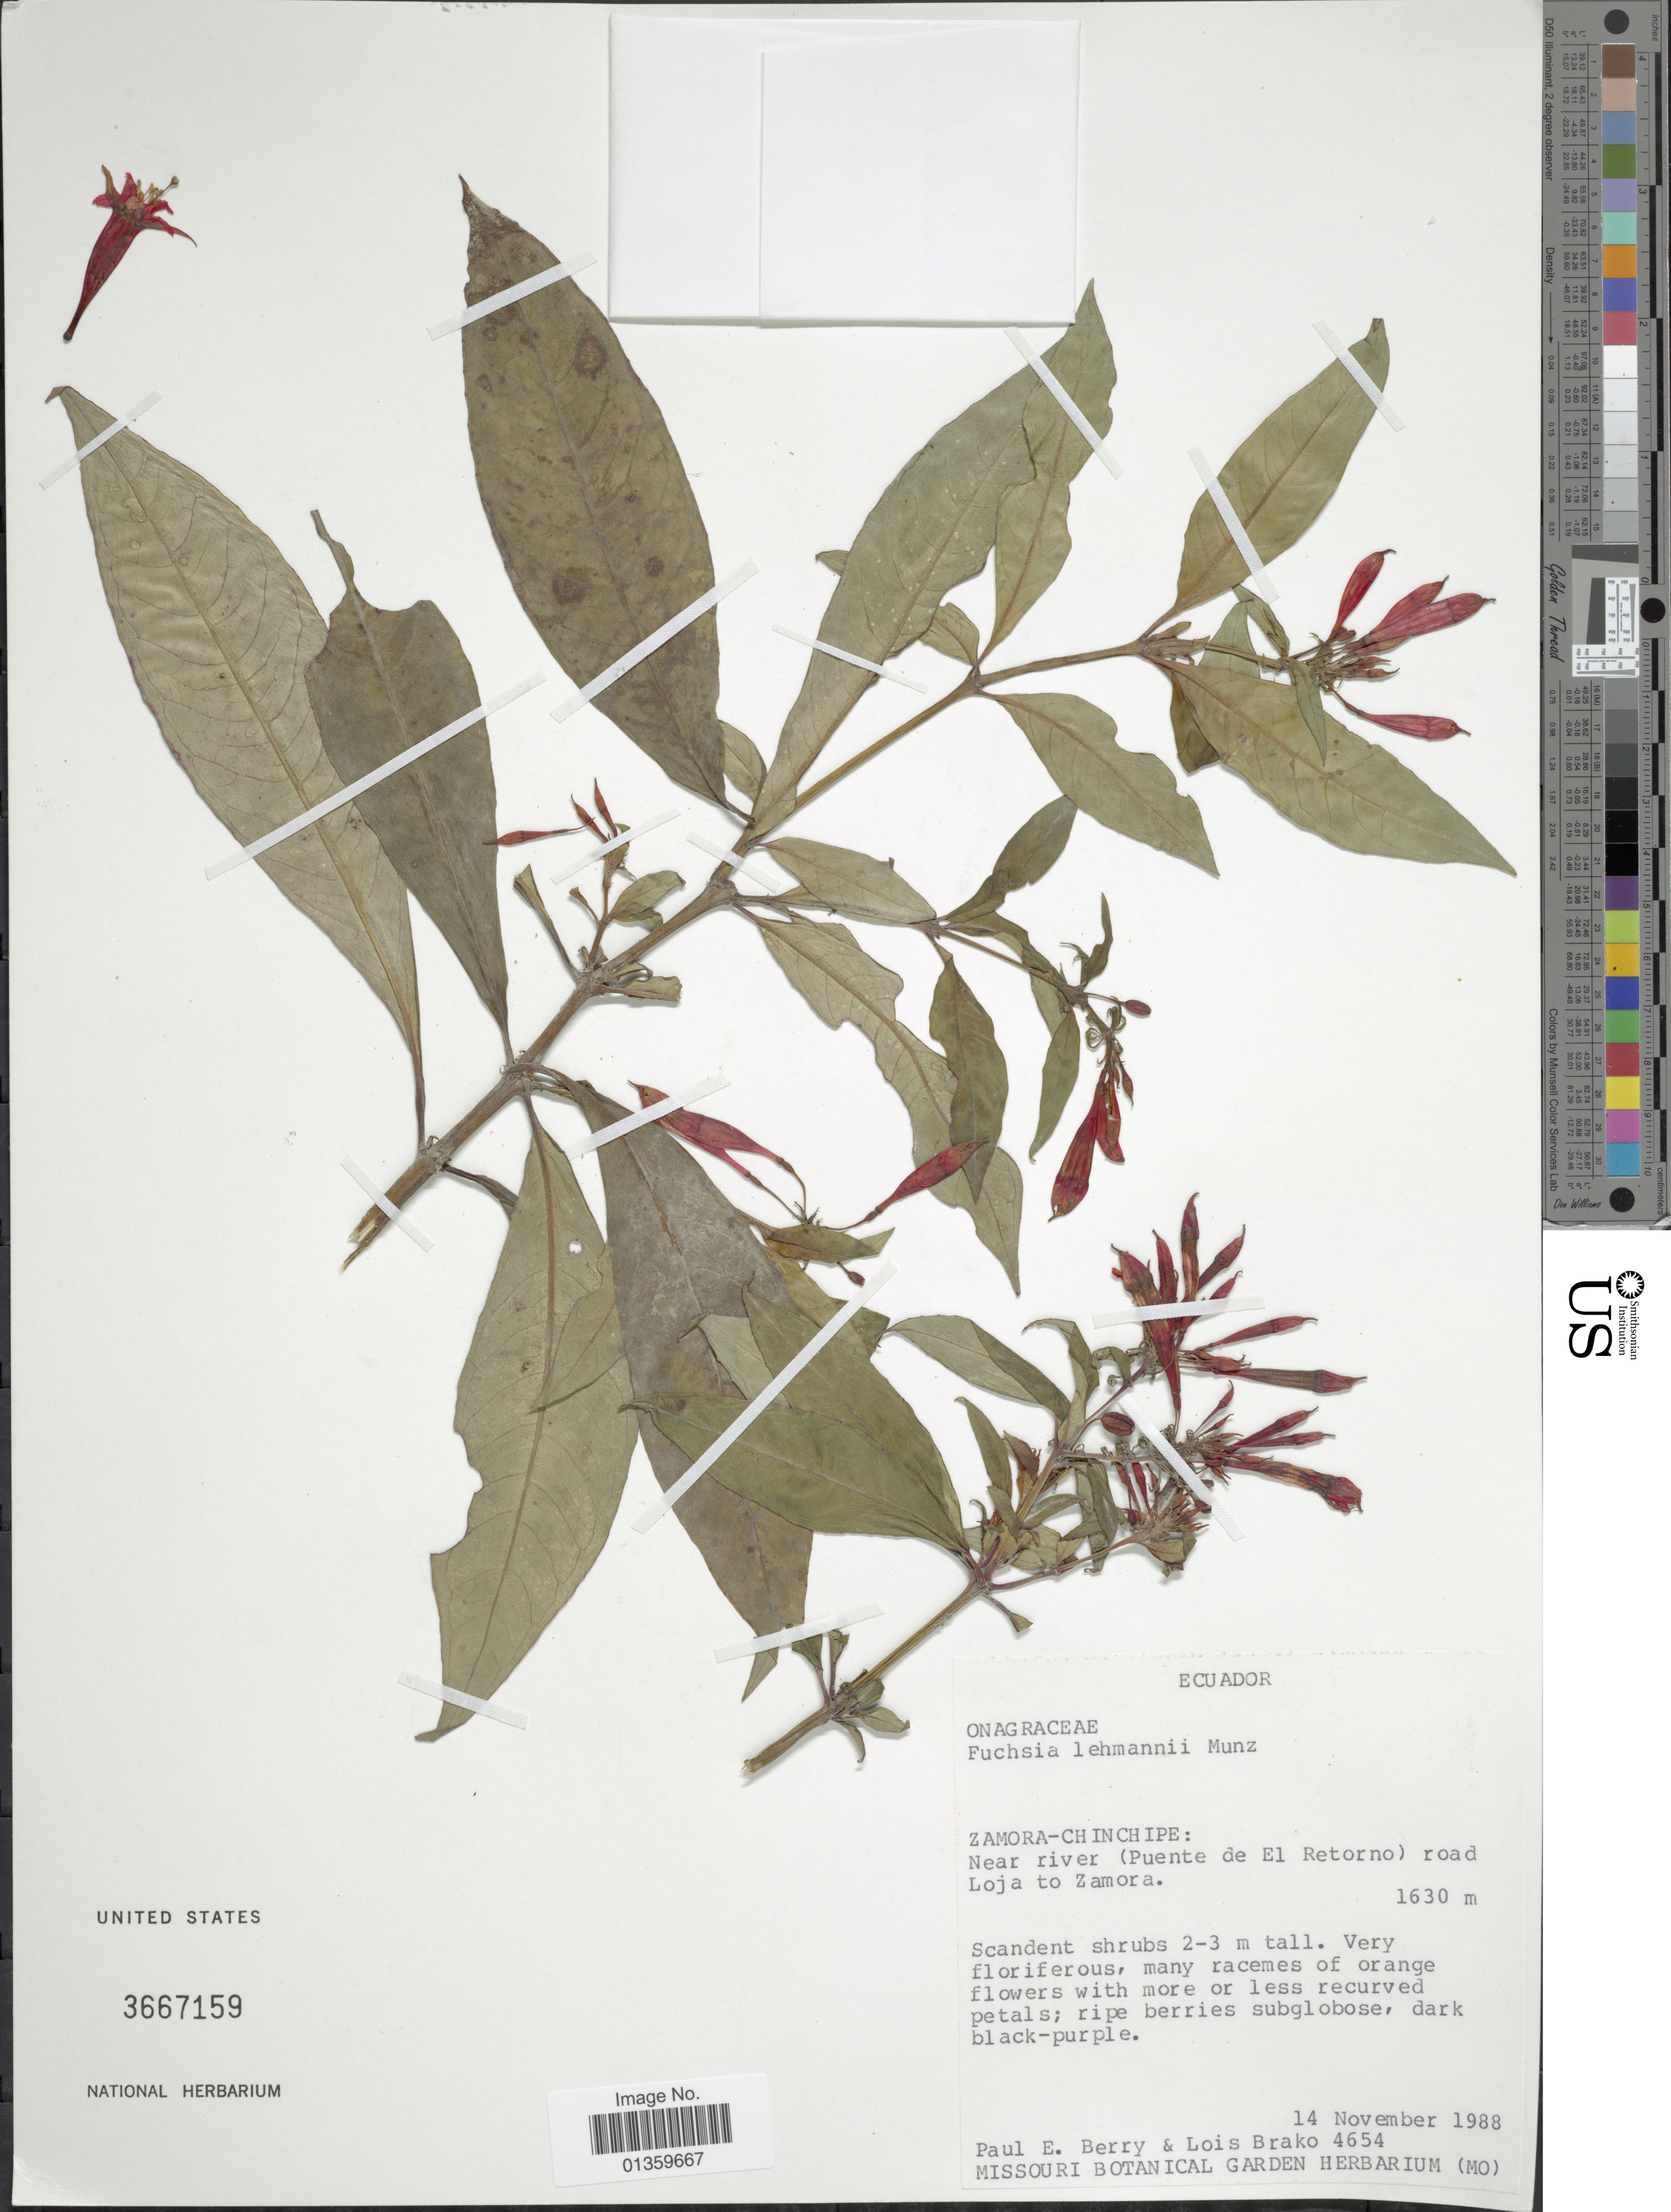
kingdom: Plantae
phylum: Tracheophyta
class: Magnoliopsida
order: Myrtales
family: Onagraceae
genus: Fuchsia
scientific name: Fuchsia lehmannii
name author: Munz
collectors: P. E. Berry & L. Brako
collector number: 4654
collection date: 1988-11-14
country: Ecuador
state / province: Zamora-Chinchipe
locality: Near river (Puente de El Retorno) road Loja to Zamora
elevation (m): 1630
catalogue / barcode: US 3667159